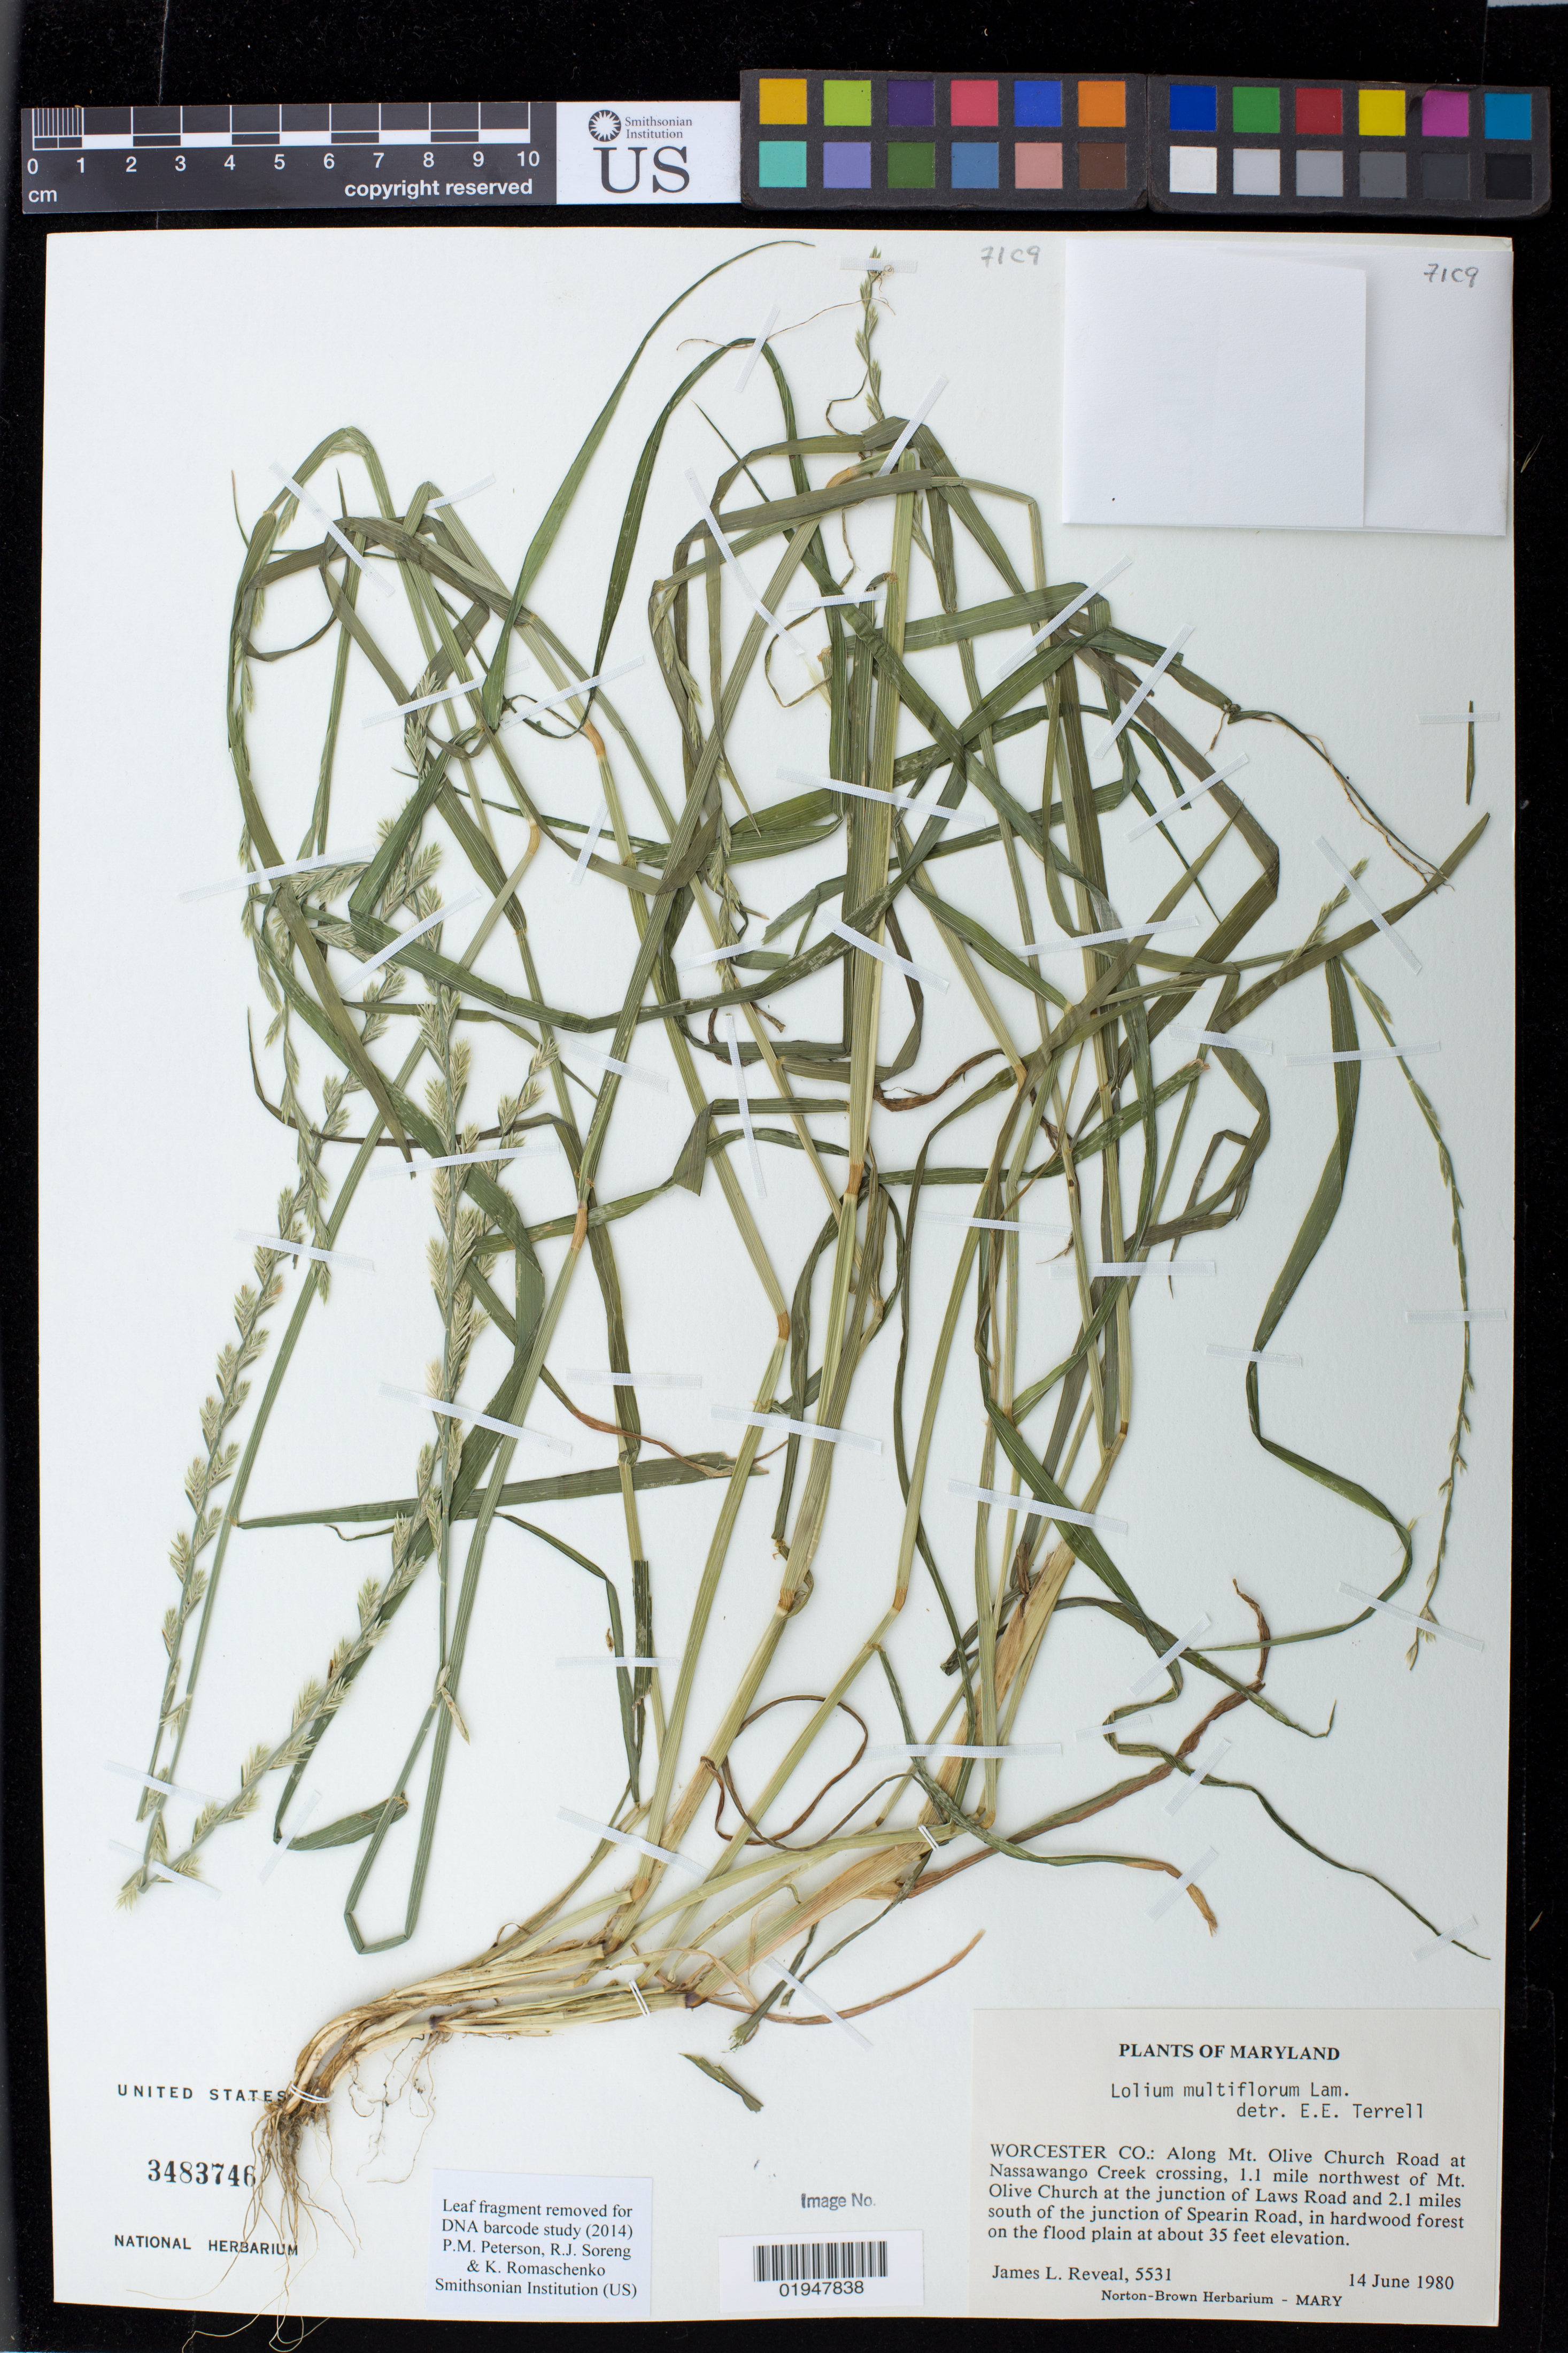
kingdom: Plantae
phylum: Tracheophyta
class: Liliopsida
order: Poales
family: Poaceae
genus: Lolium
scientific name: Lolium multiflorum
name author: Lam.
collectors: J. L. Reveal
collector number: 5531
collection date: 1980-06-14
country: United States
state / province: Maryland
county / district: Worcester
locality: Along Mt. Olive Church at Nassawango Creek crossing, 1.1 mile northwest of Mt. Olive Church at the junction of Laws Road and 2.1 miles south of the junction of Spearin Road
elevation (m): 11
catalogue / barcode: US 3483746